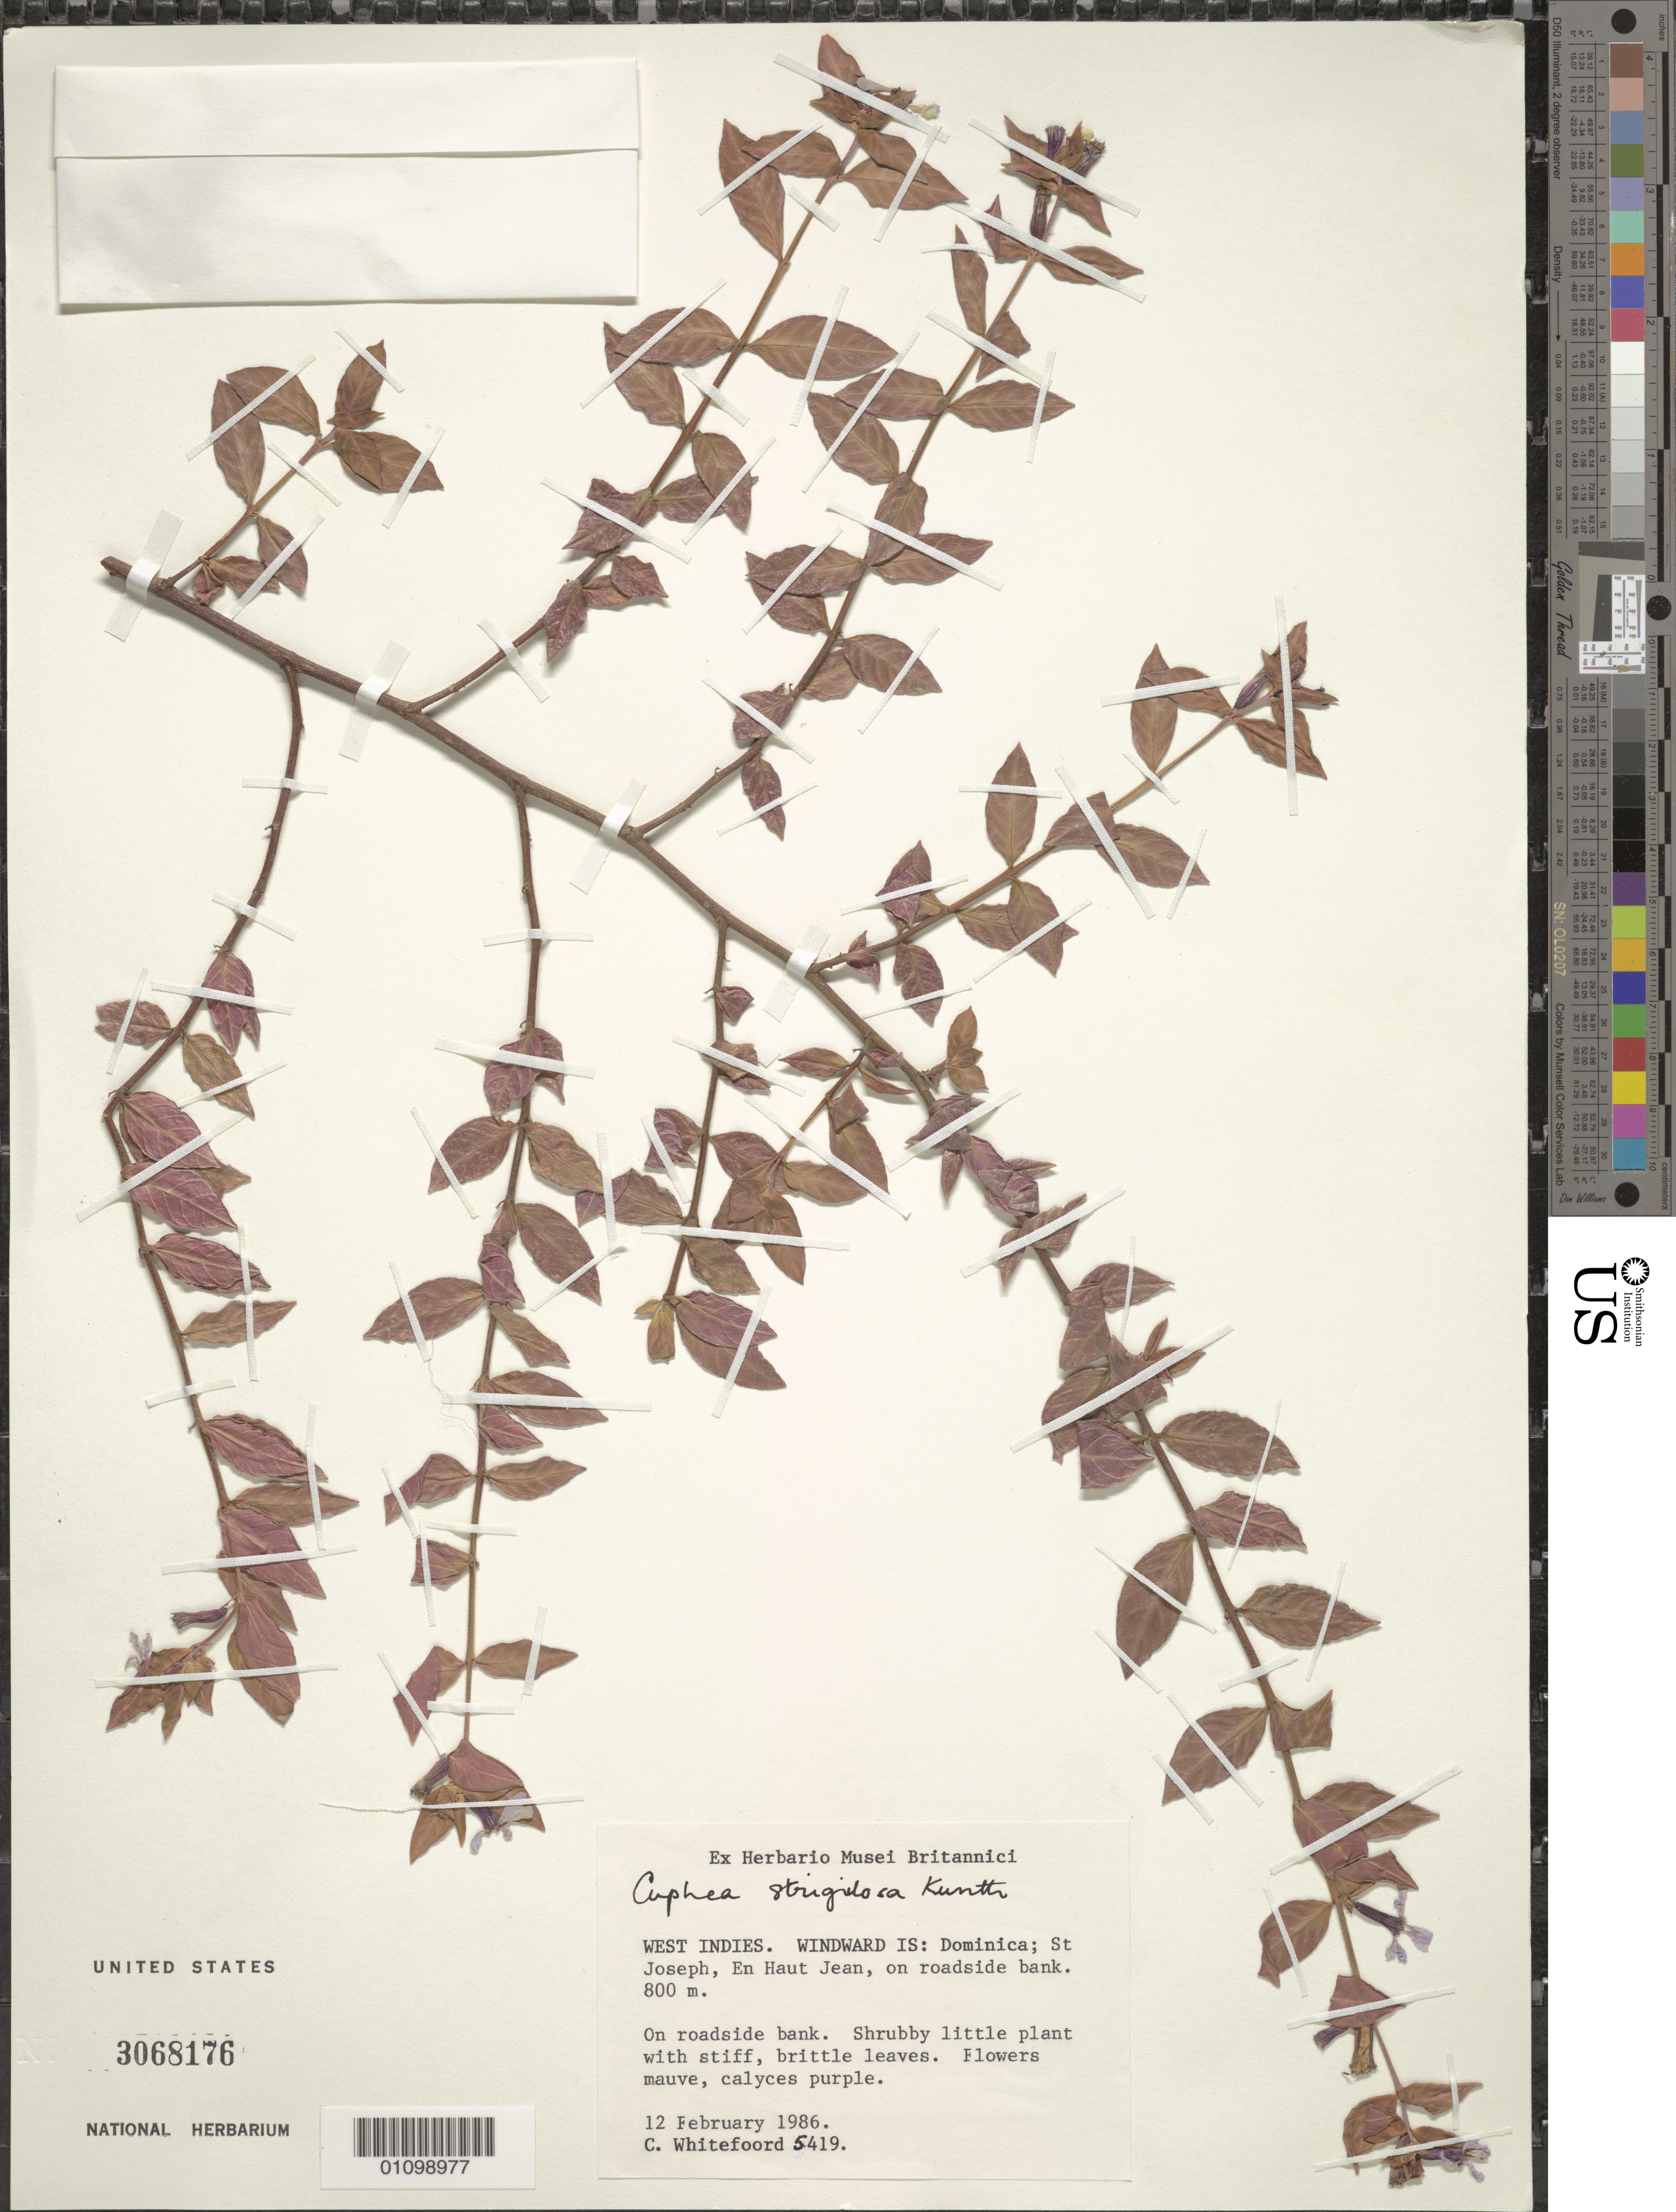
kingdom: Plantae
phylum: Tracheophyta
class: Magnoliopsida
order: Myrtales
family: Lythraceae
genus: Cuphea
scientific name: Cuphea strigulosa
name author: Kunth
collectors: C. Whitefoord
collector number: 5419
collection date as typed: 12 Feb 1986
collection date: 1986-02-12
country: Dominica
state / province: St. Joseph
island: Dominica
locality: Windward Is: En Haut Jean, on roadside bank.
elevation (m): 800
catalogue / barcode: US 3068176